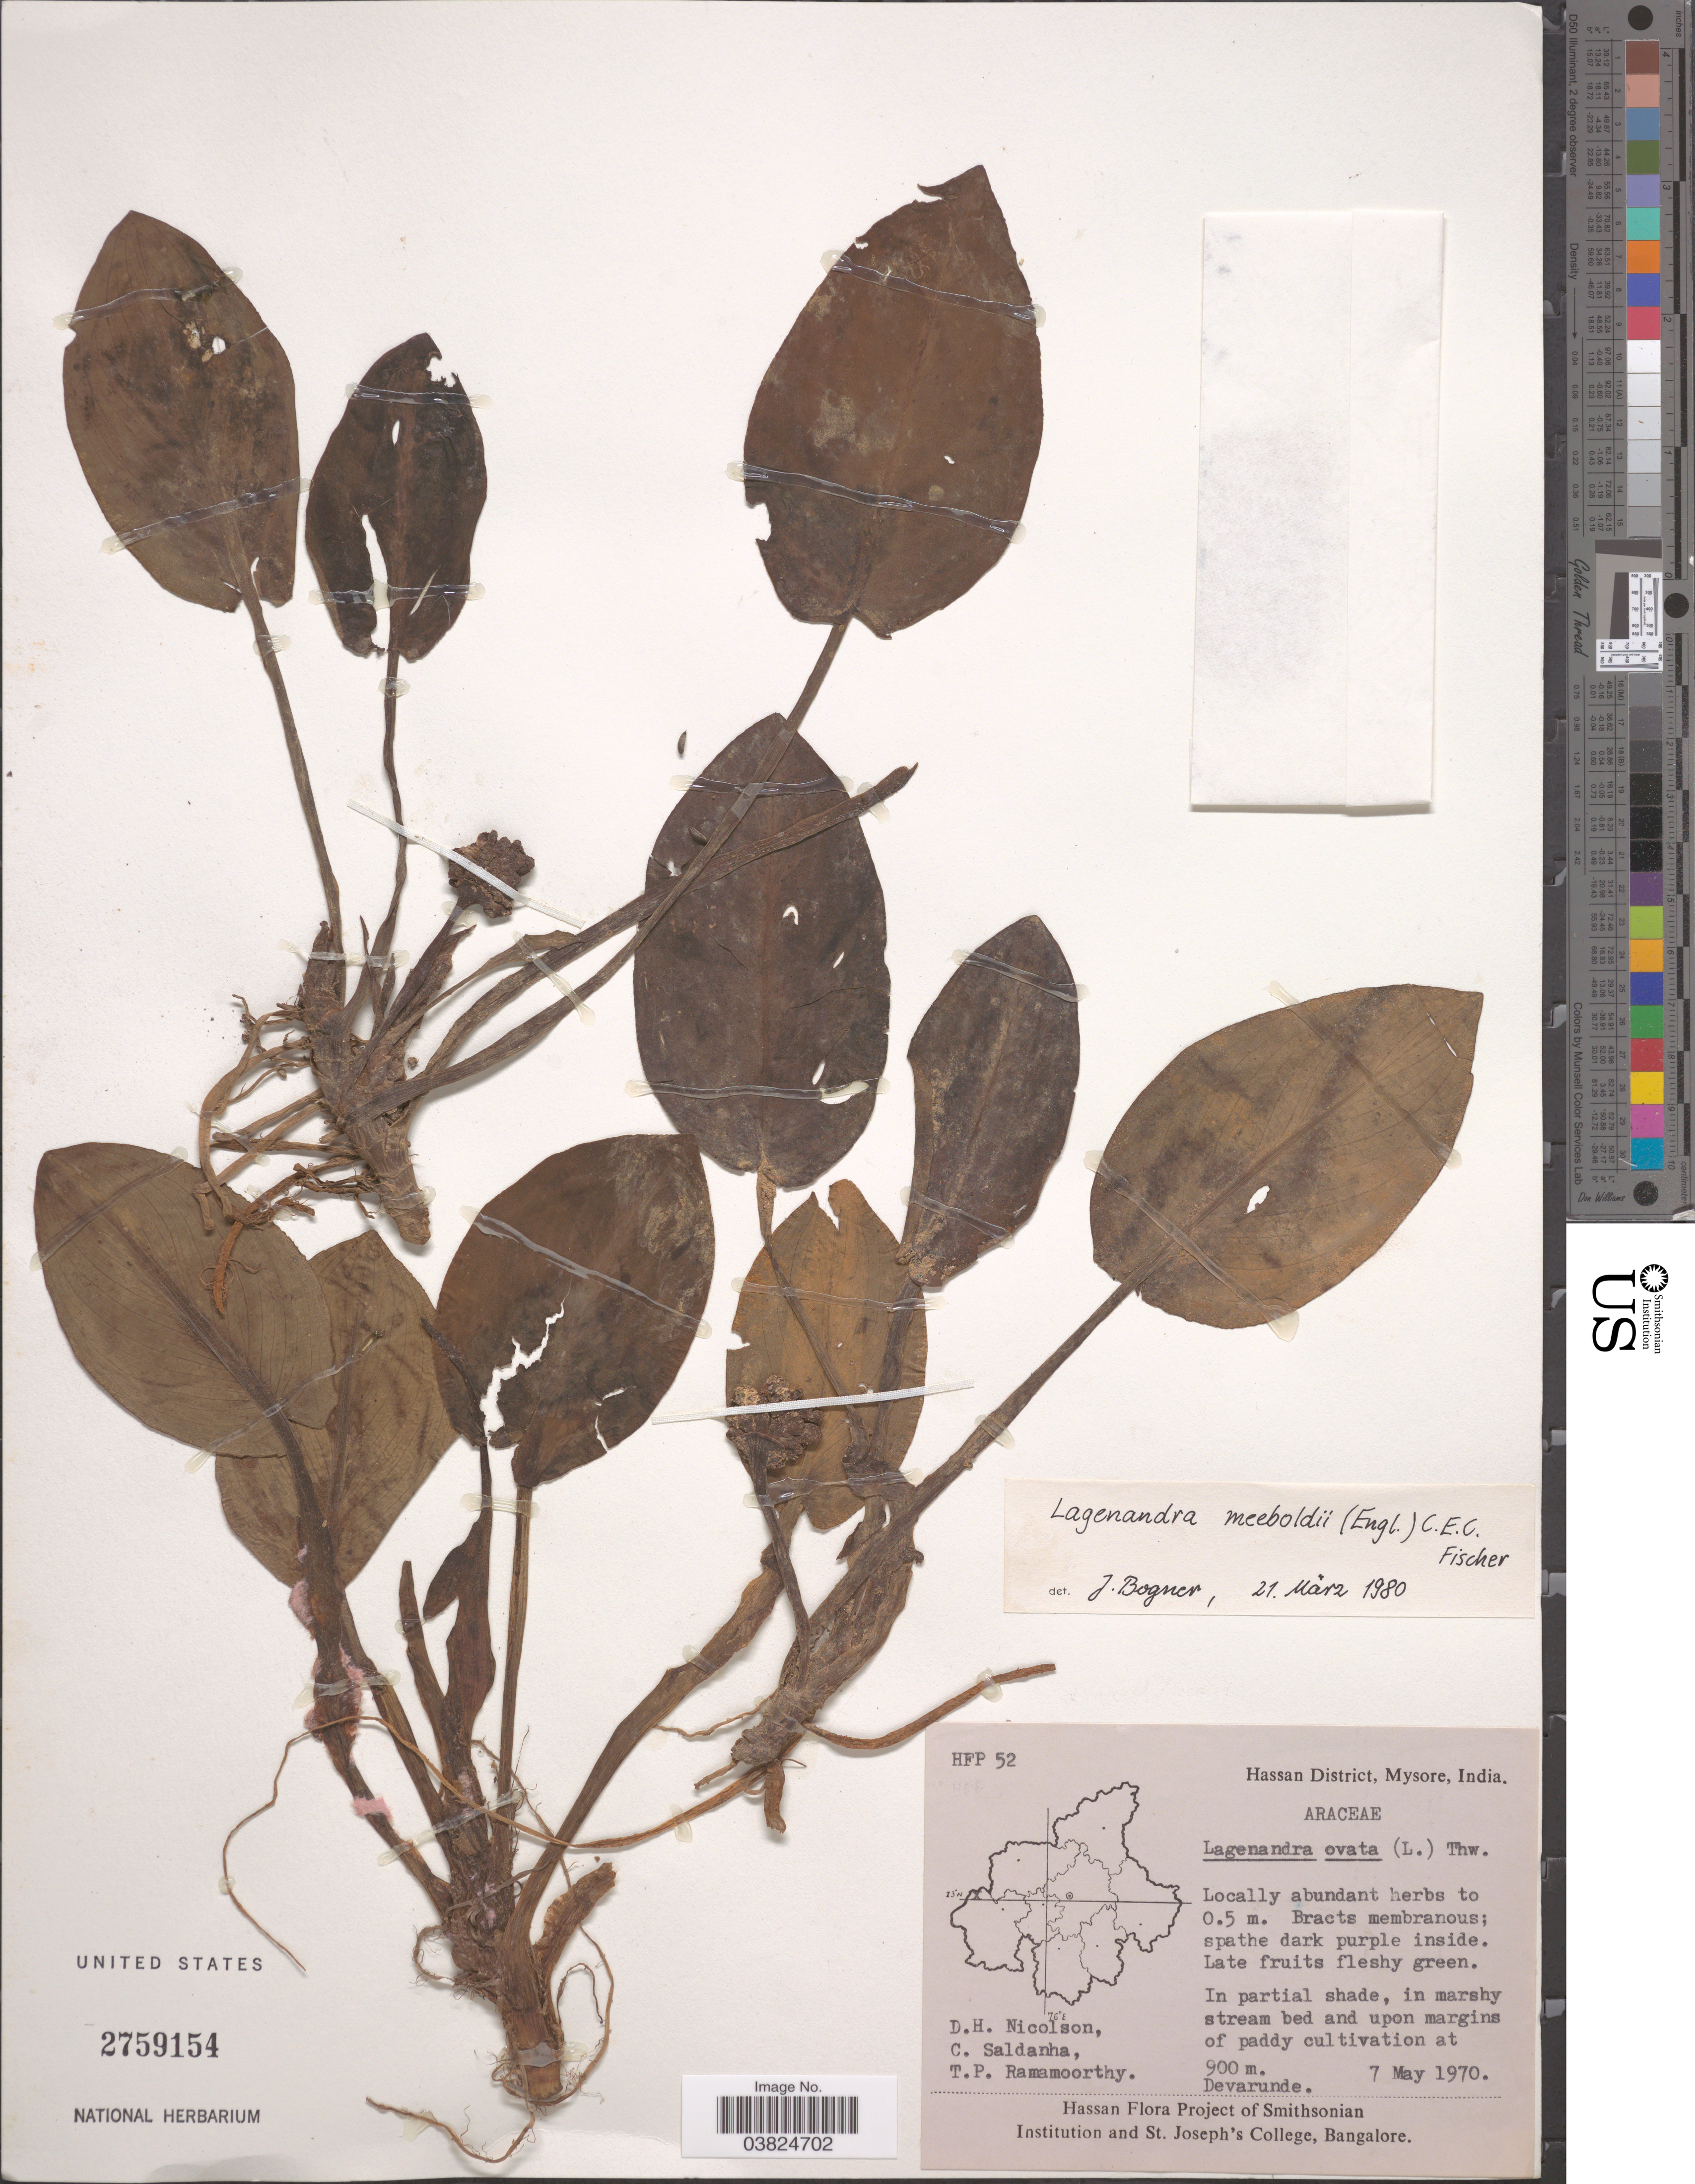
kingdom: Plantae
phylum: Tracheophyta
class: Liliopsida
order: Alismatales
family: Araceae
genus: Lagenandra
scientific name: Lagenandra meeboldii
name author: (Engl.) C.E.C. Fisch.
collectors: D. H. Nicolson, C. Saldanha & T. P. Ramamoorthy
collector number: HFP52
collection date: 1970-05-07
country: India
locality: Hassan District, Mysore. Devarunde.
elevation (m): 900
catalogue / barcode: US 2759154